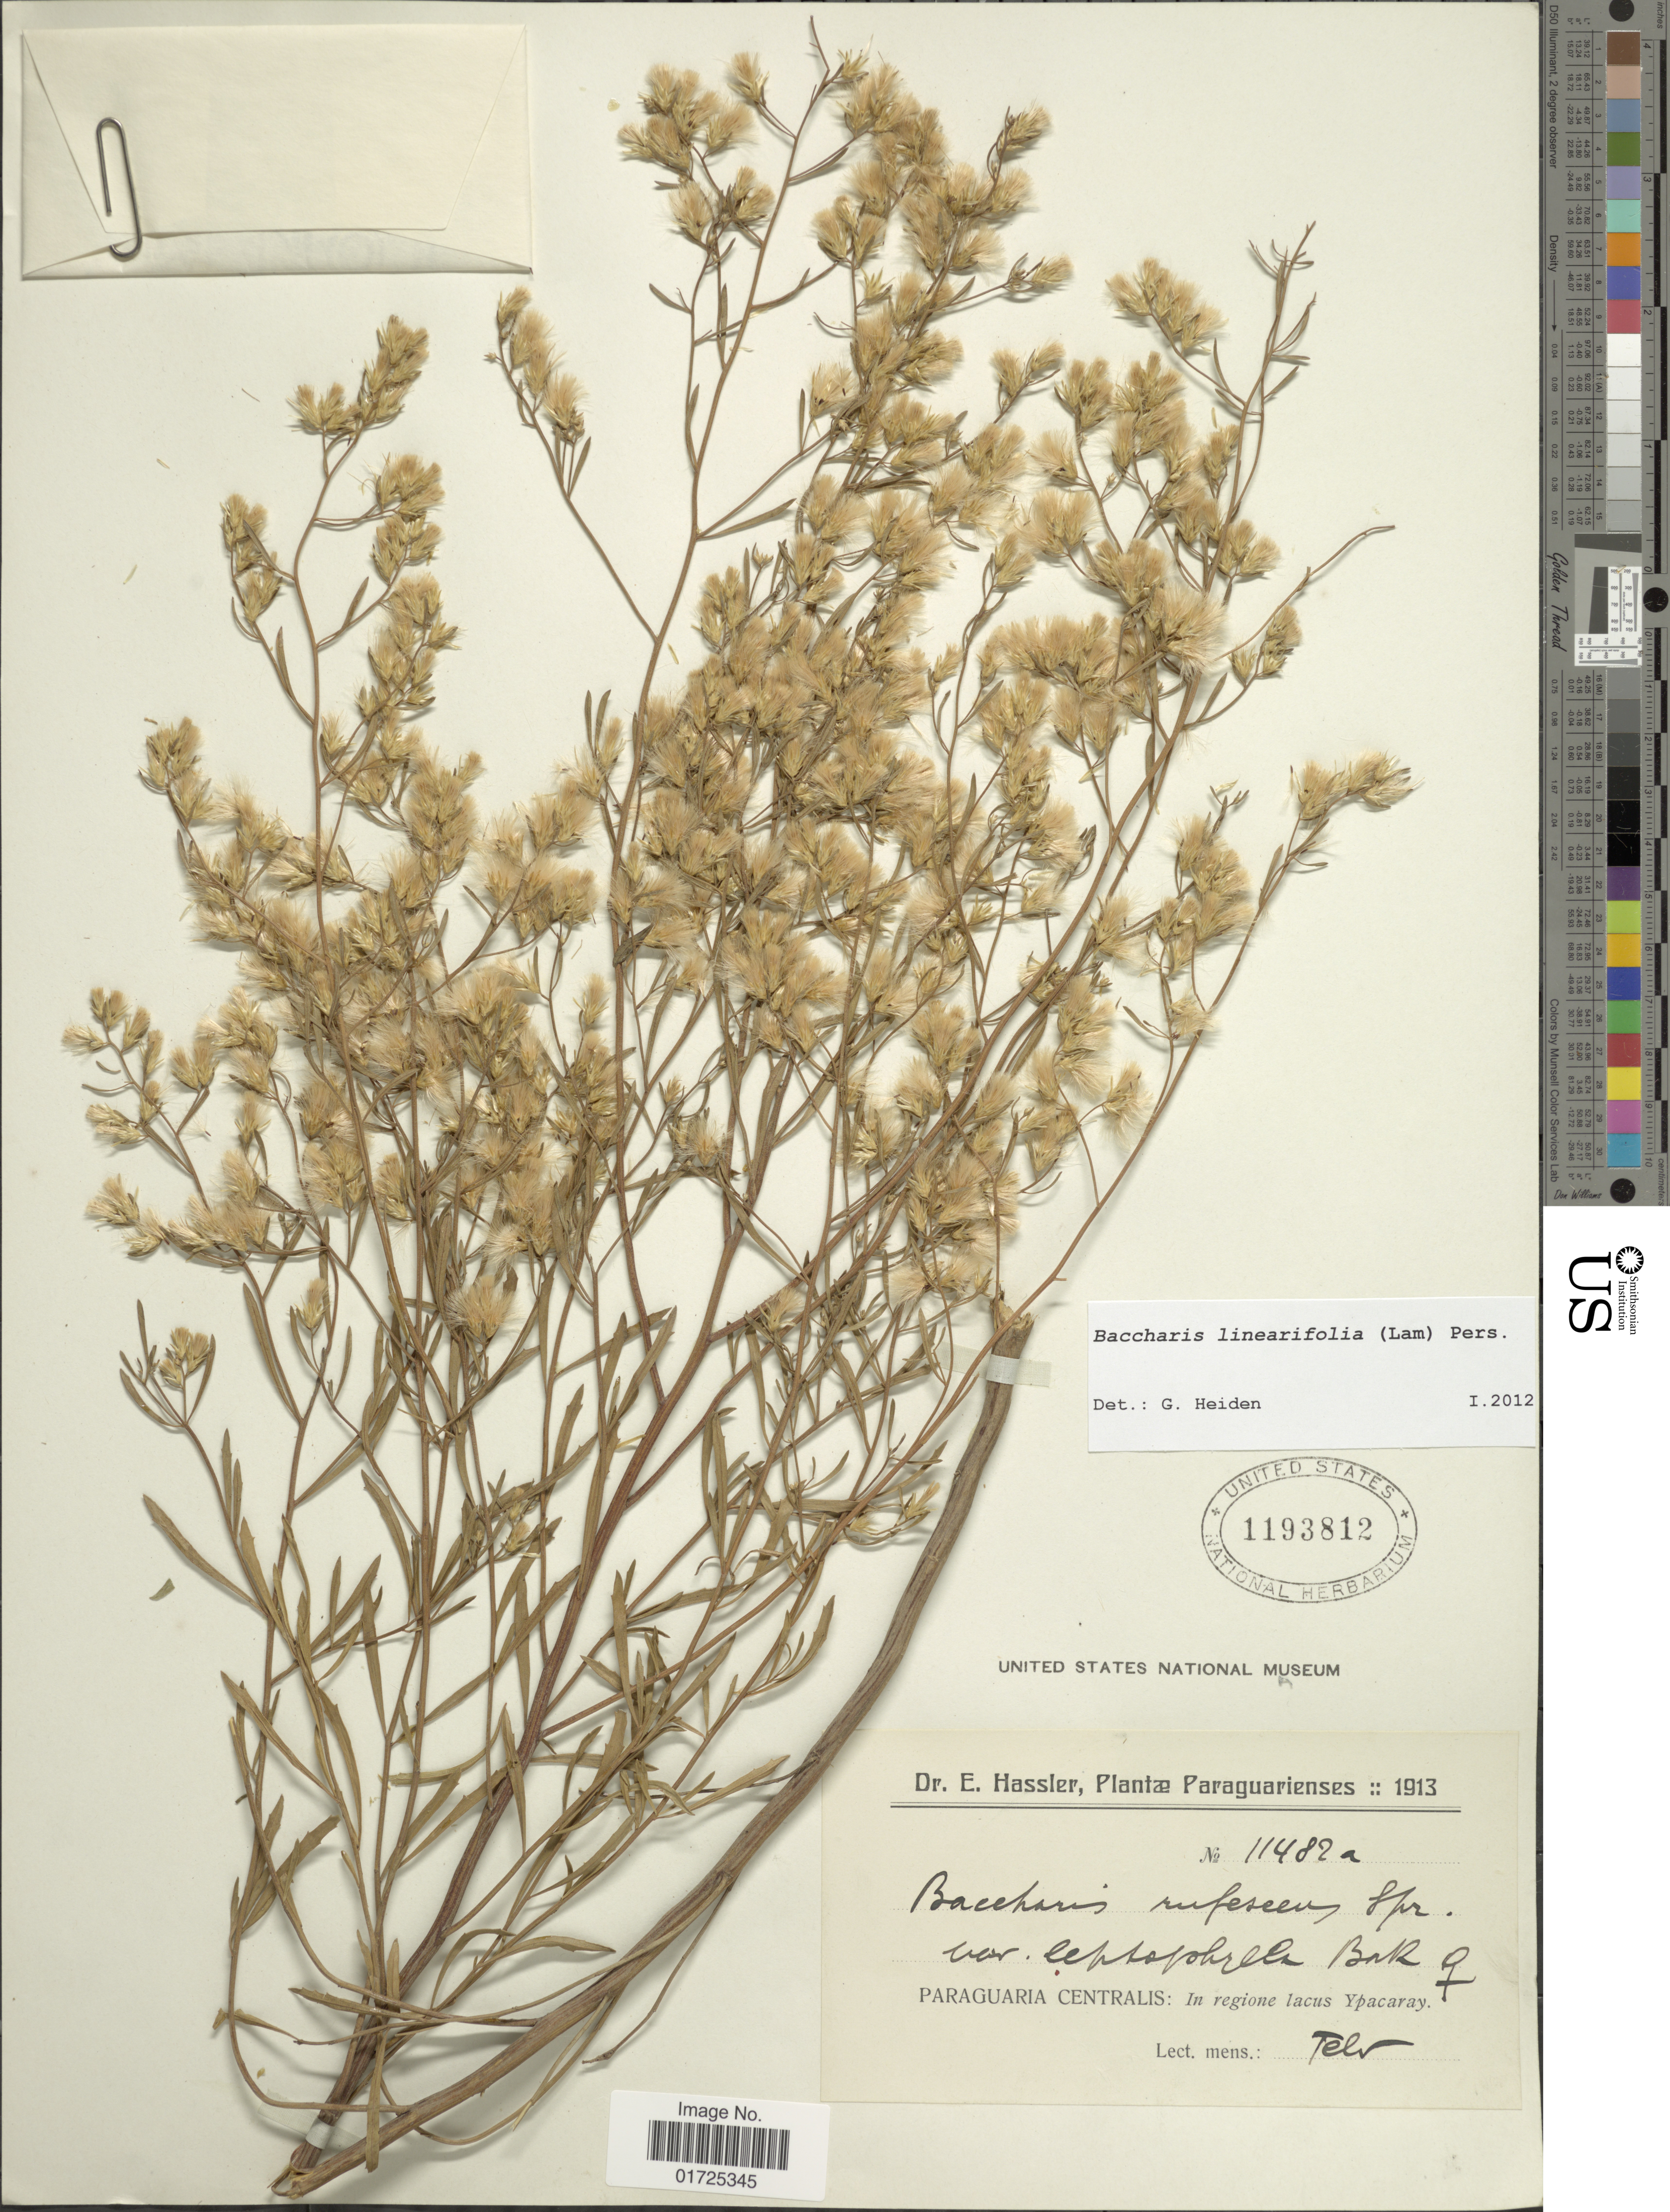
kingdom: Plantae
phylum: Tracheophyta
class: Magnoliopsida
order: Asterales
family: Asteraceae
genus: Baccharis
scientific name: Baccharis linearifolia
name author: (Lam.) Pers.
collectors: E. Hassler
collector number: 11482a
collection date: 1913-02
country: Paraguay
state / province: Central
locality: Paraguaria Centralis: In regione lacus Ypacaray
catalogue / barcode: US 1193812